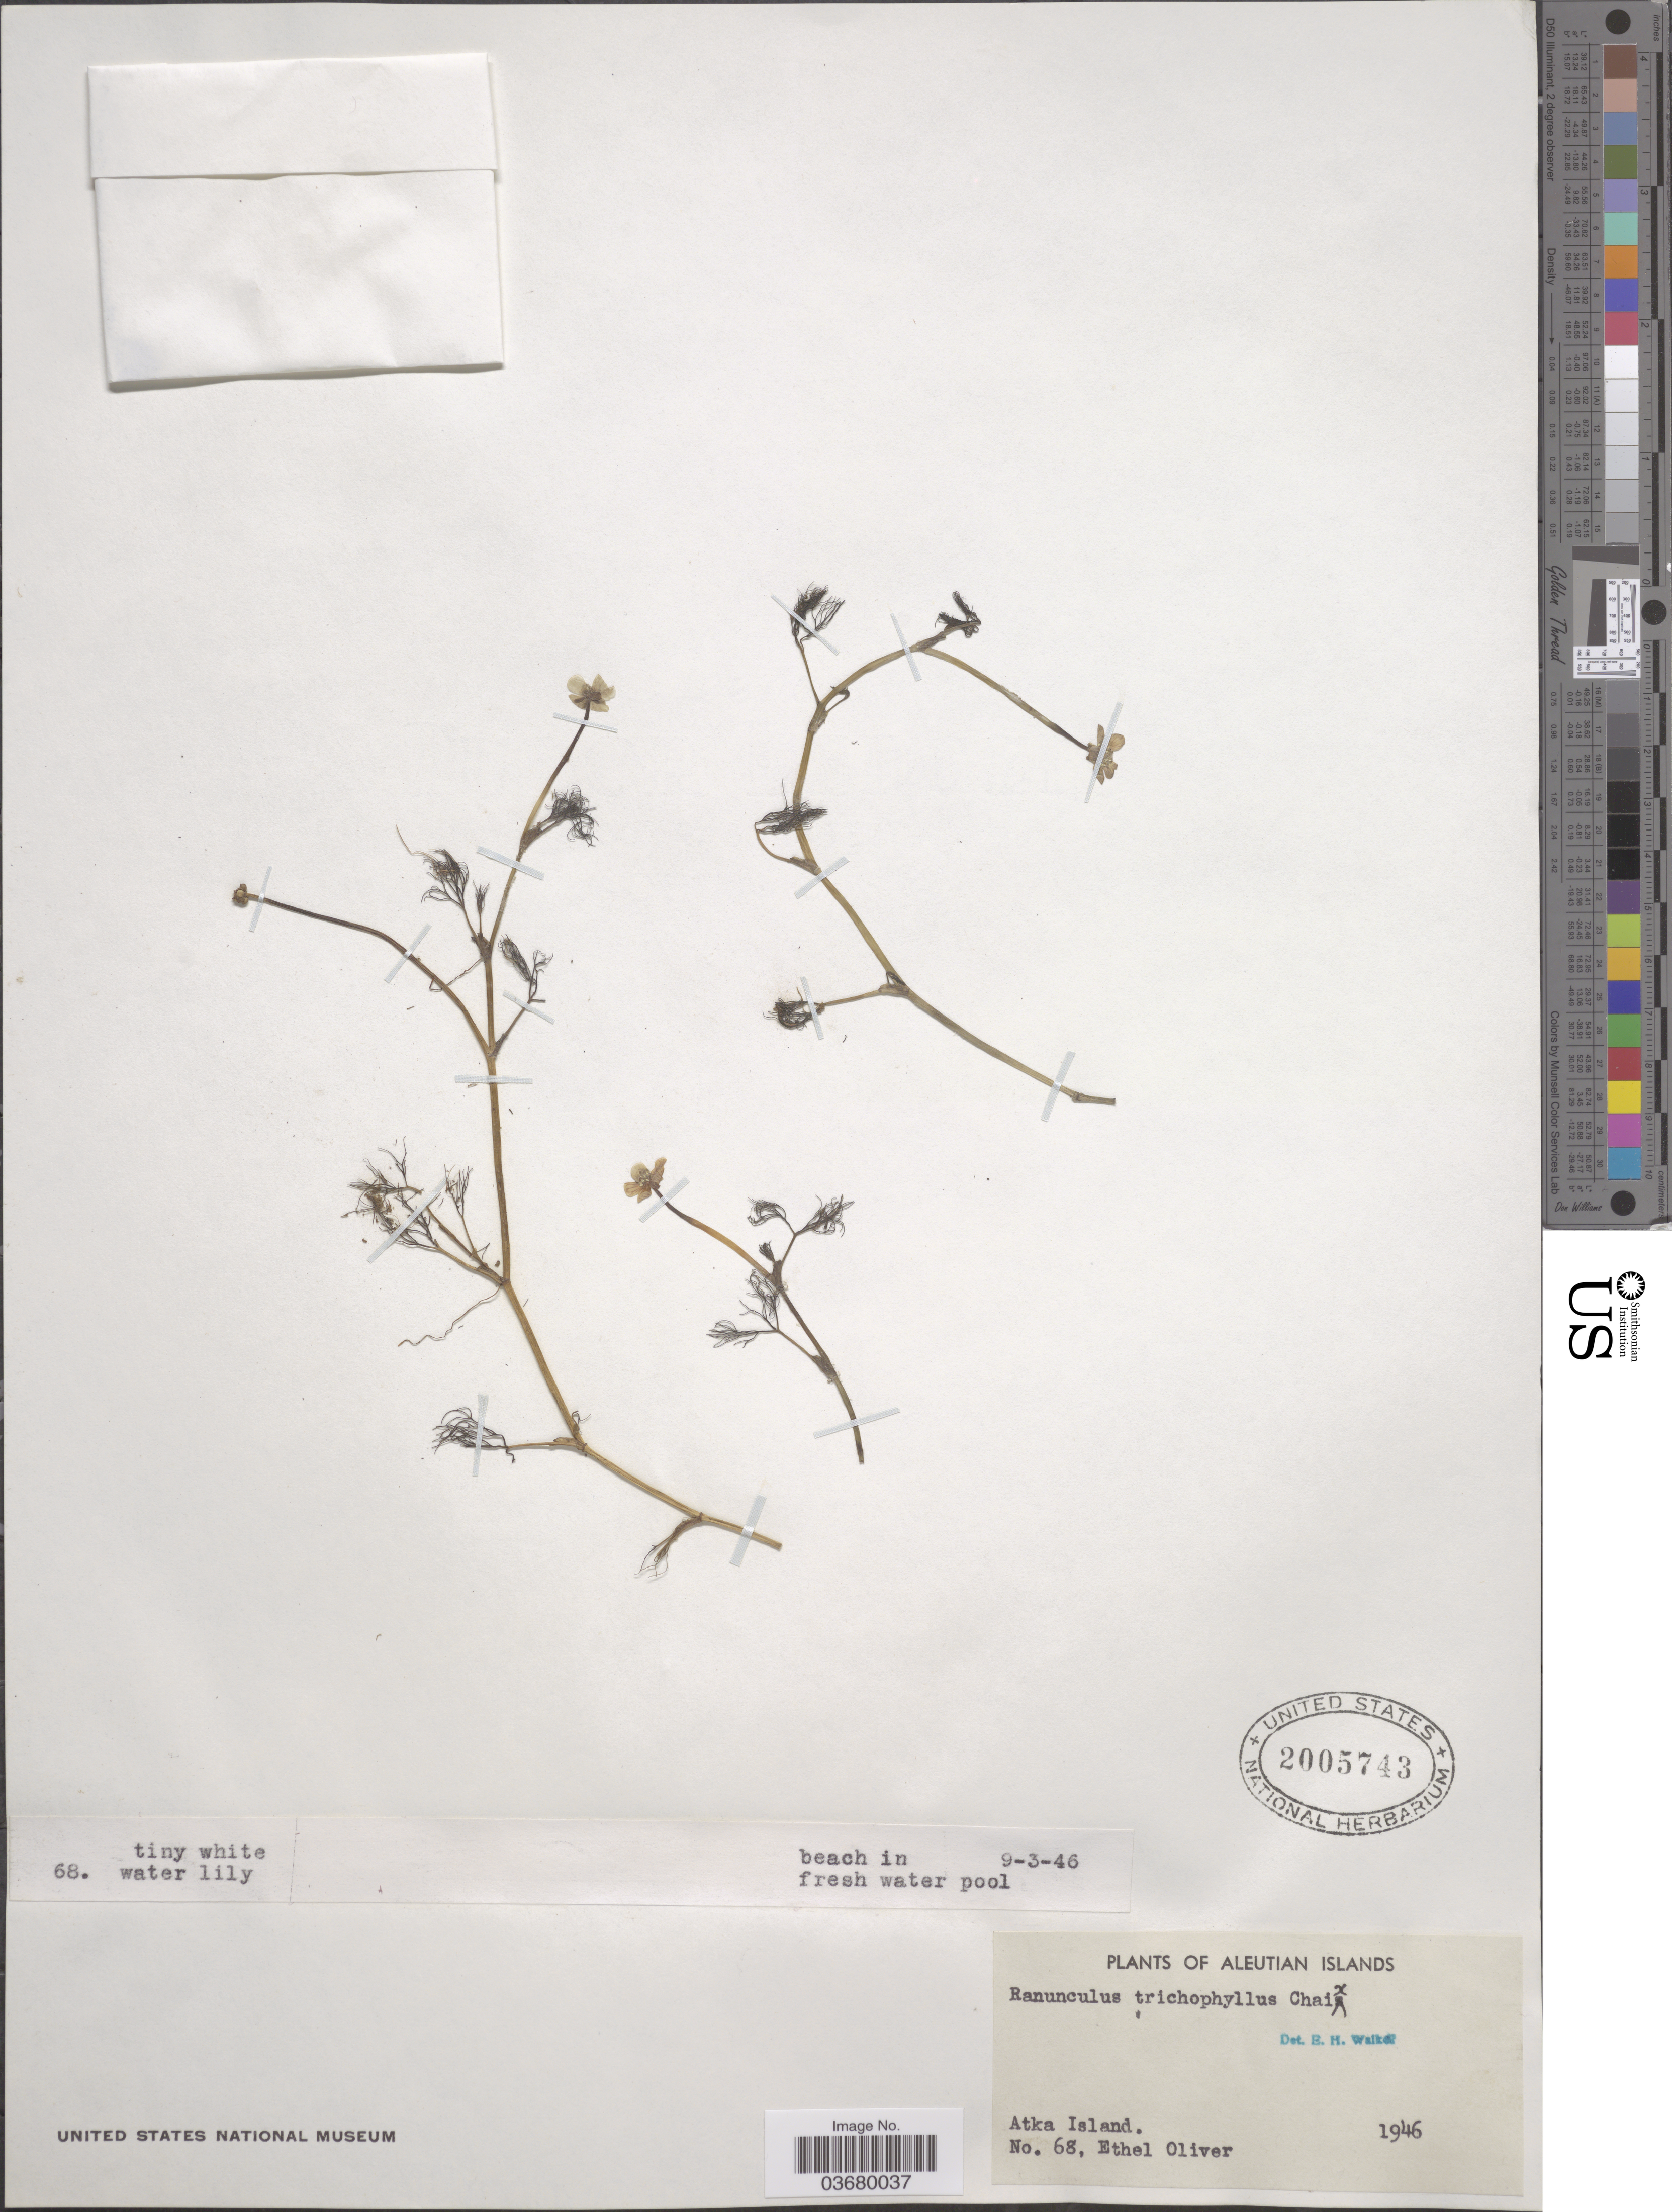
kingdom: Plantae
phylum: Tracheophyta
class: Magnoliopsida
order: Ranunculales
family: Ranunculaceae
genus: Ranunculus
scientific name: Ranunculus trichophyllus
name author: Chaix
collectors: E. Oliver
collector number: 68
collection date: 1946-09-03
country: United States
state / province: Alaska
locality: Aleutian Islands. Atka Island.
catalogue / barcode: US 2005743